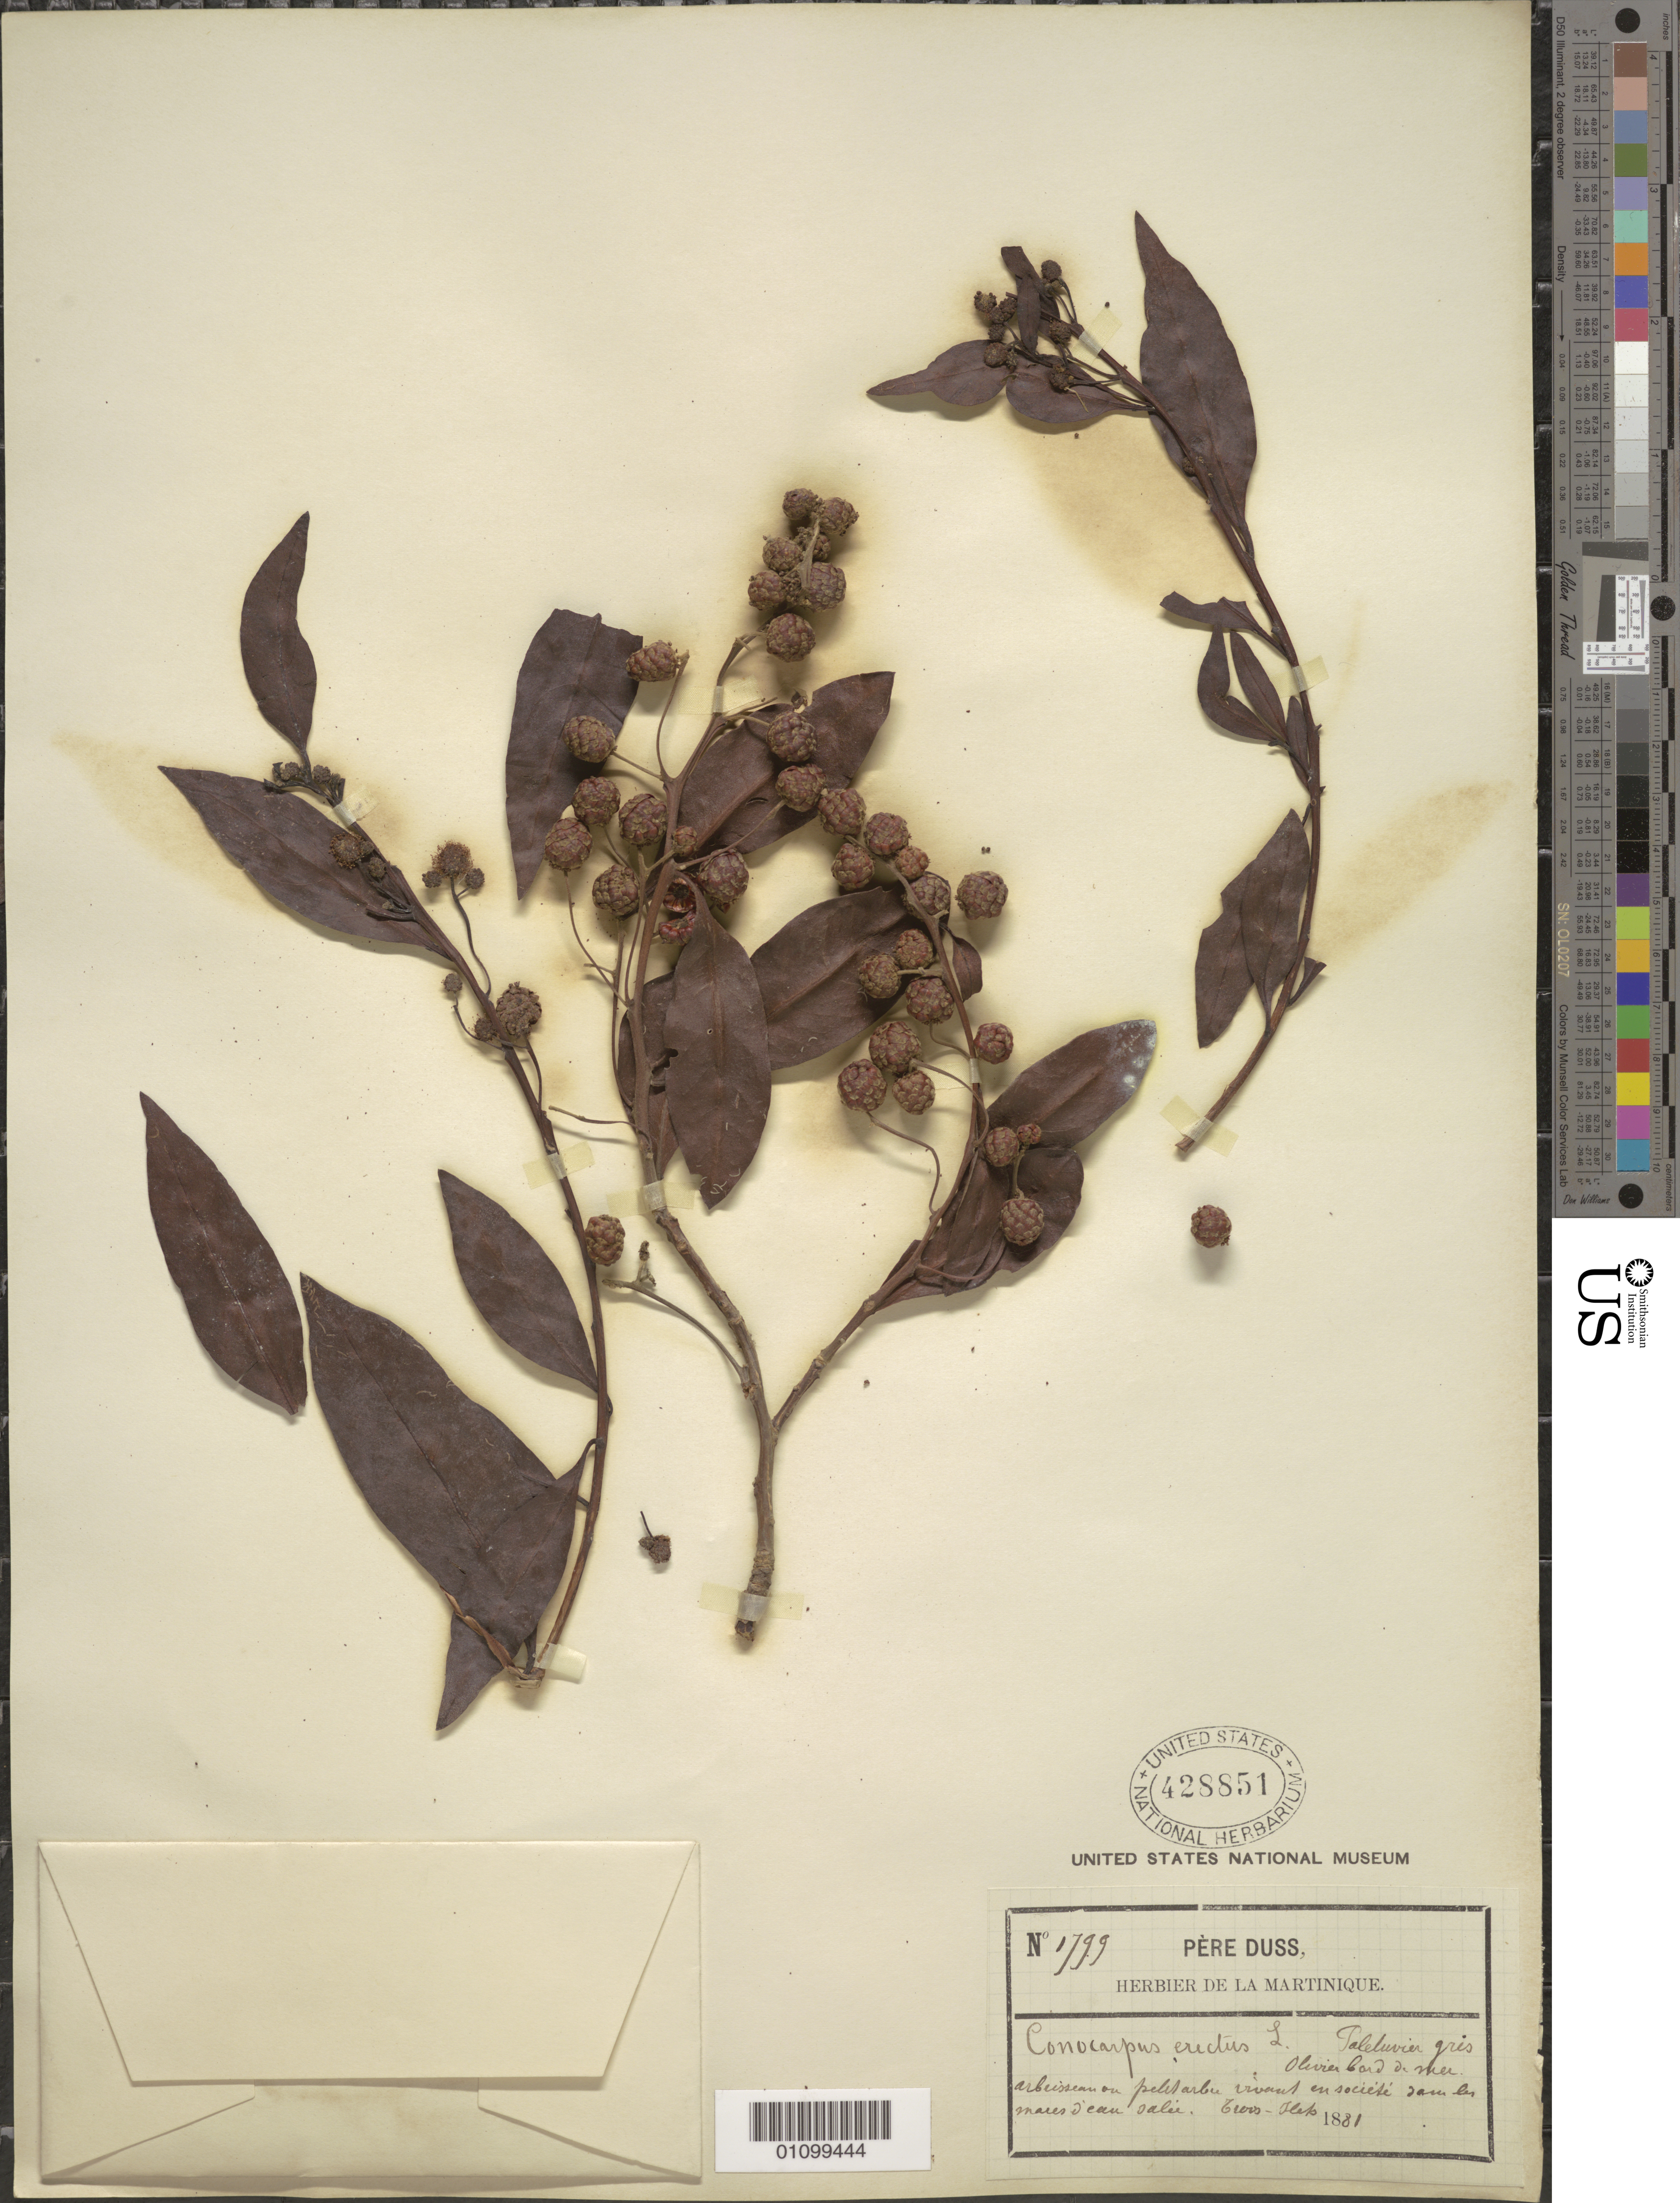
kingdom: Plantae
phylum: Tracheophyta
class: Magnoliopsida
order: Myrtales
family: Combretaceae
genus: Conocarpus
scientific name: Conocarpus erectus var. erectus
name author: L.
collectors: Père Duss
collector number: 1799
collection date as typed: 1881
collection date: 1881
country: Martinique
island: Martinique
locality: Trois Islet.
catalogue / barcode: US 428851